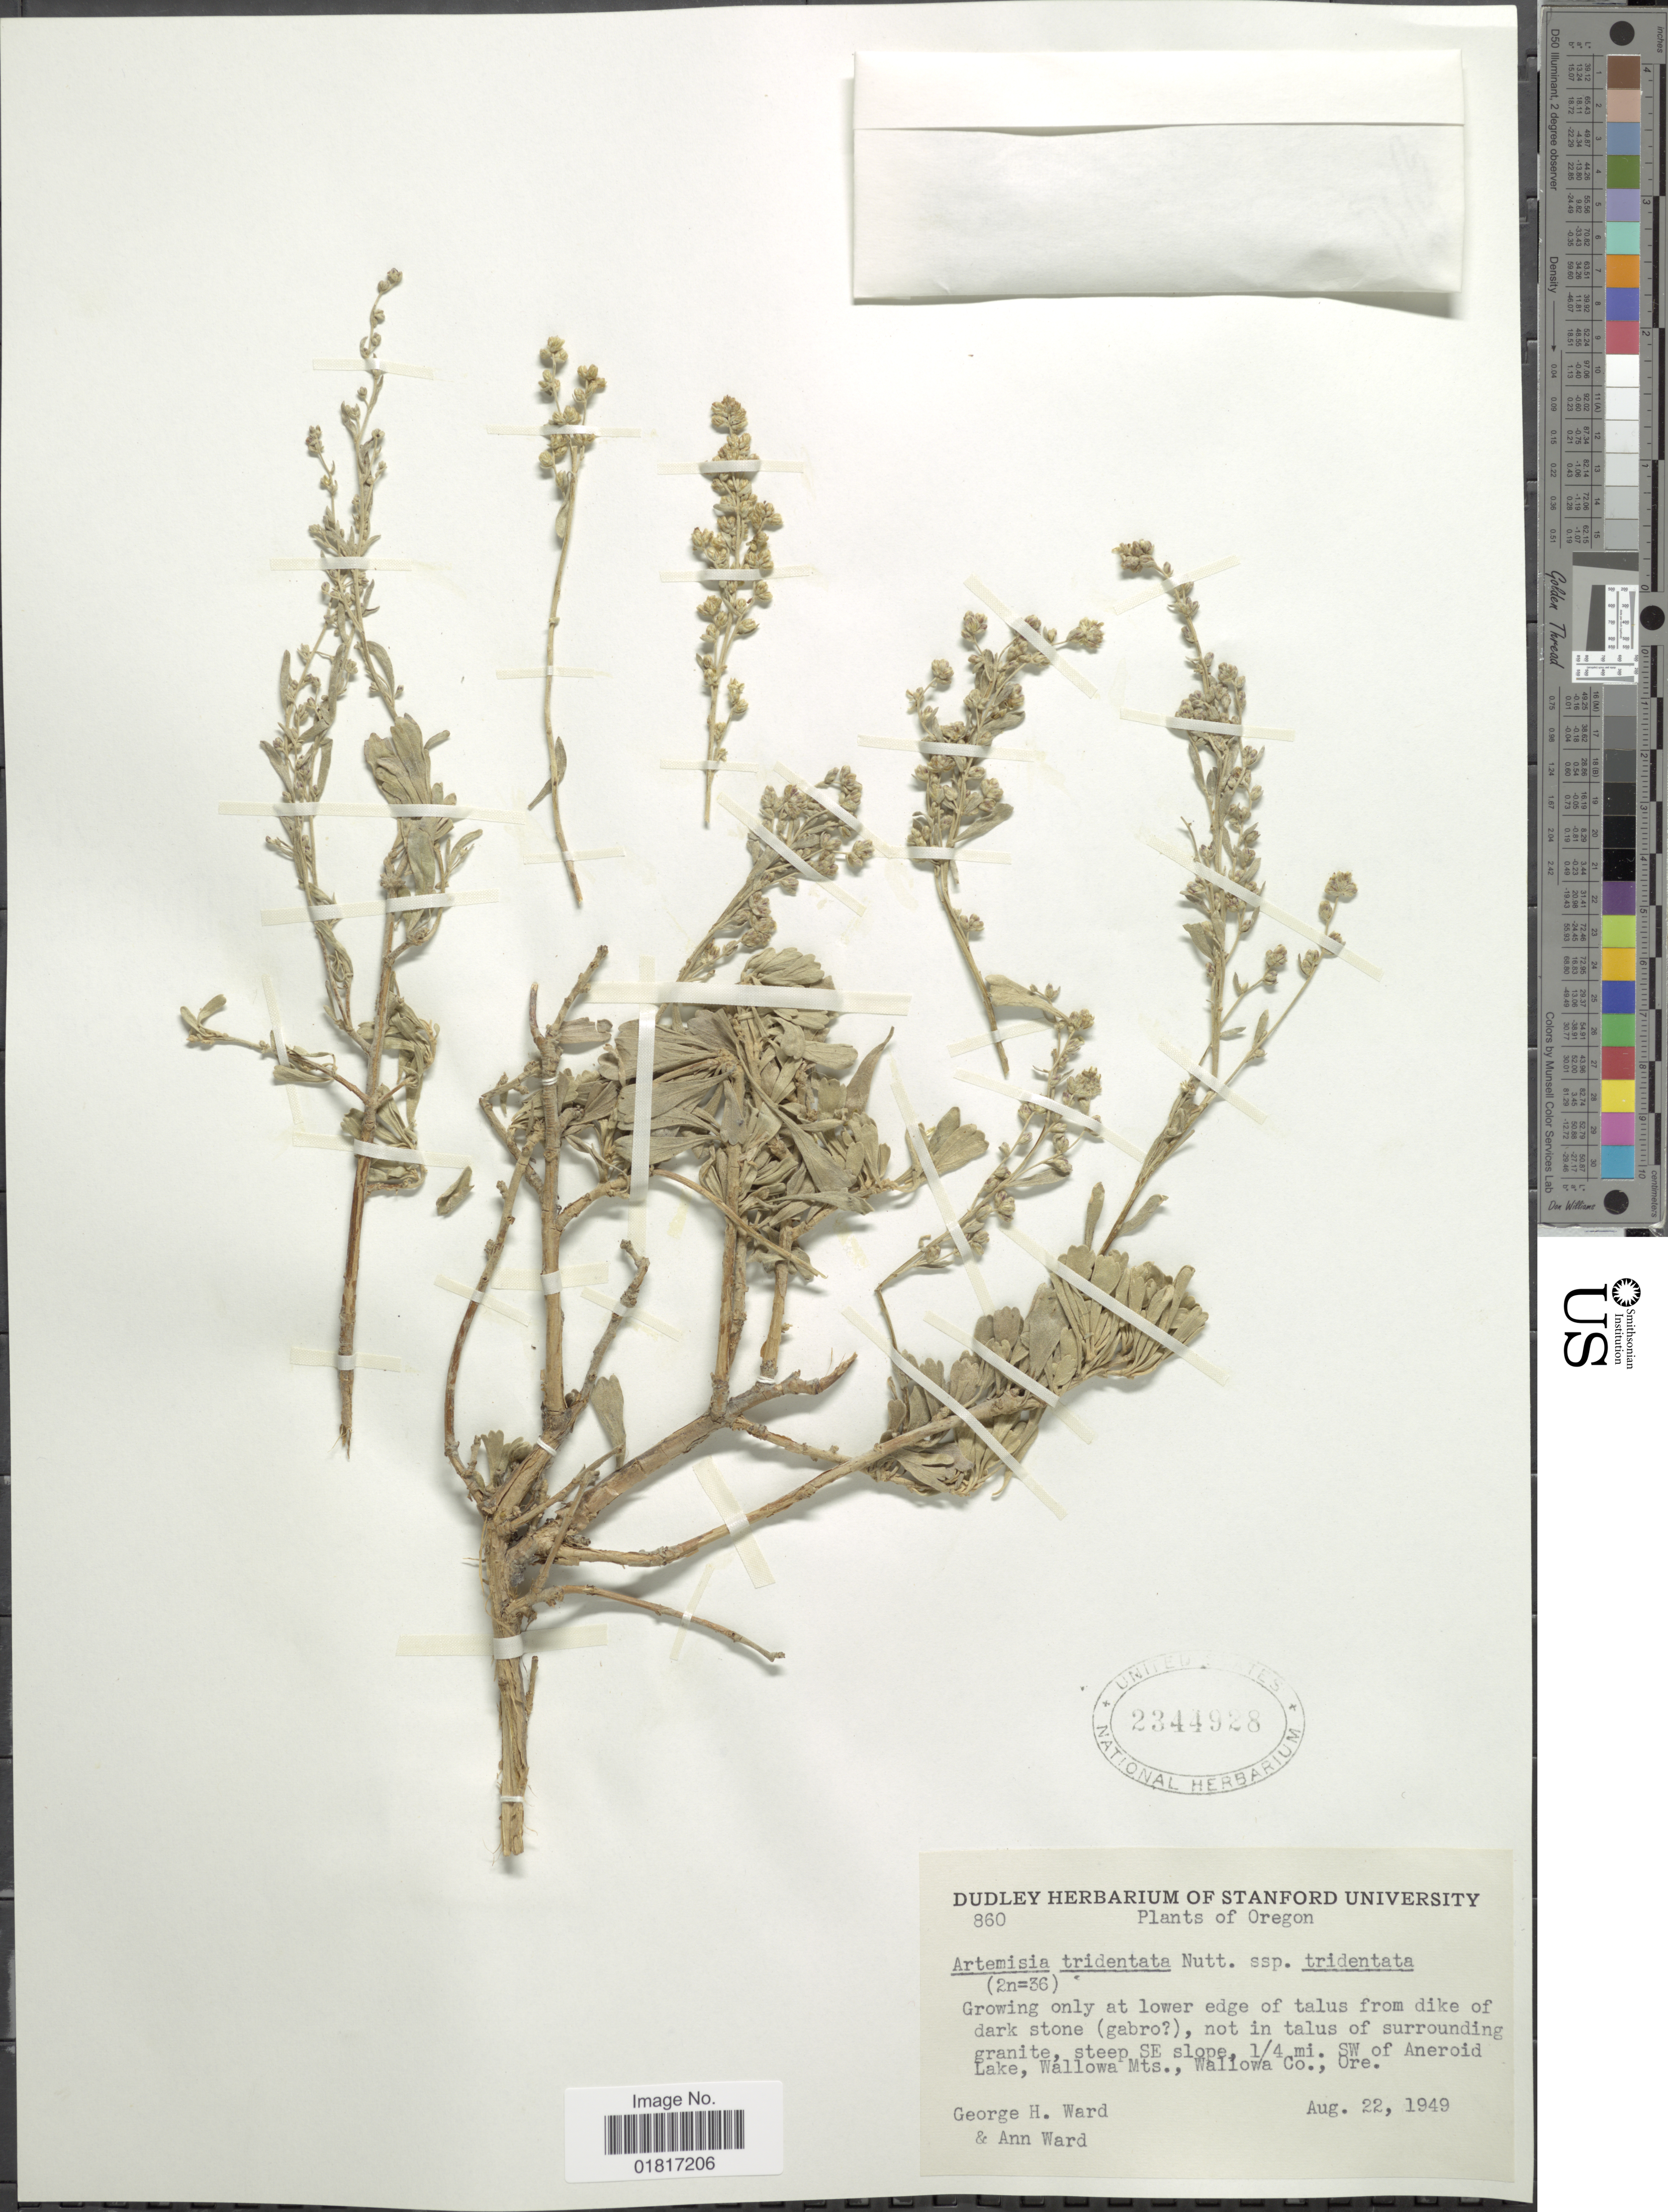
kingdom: Plantae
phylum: Tracheophyta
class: Magnoliopsida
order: Asterales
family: Asteraceae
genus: Artemisia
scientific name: Artemisia tridentata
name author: Nutt.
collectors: G. H. Ward & A. Ward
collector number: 860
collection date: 1949-08-22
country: United States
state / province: Oregon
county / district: Wallowa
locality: Growing only at lower edge of talus from dike of dark stone (gabro [unsure placement]), no in talus of surrounding granite, steep SE slope, ¼ mi SW of Aneroid Lake, Wallowa Mts., Wallowa Co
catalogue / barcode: US 2344928